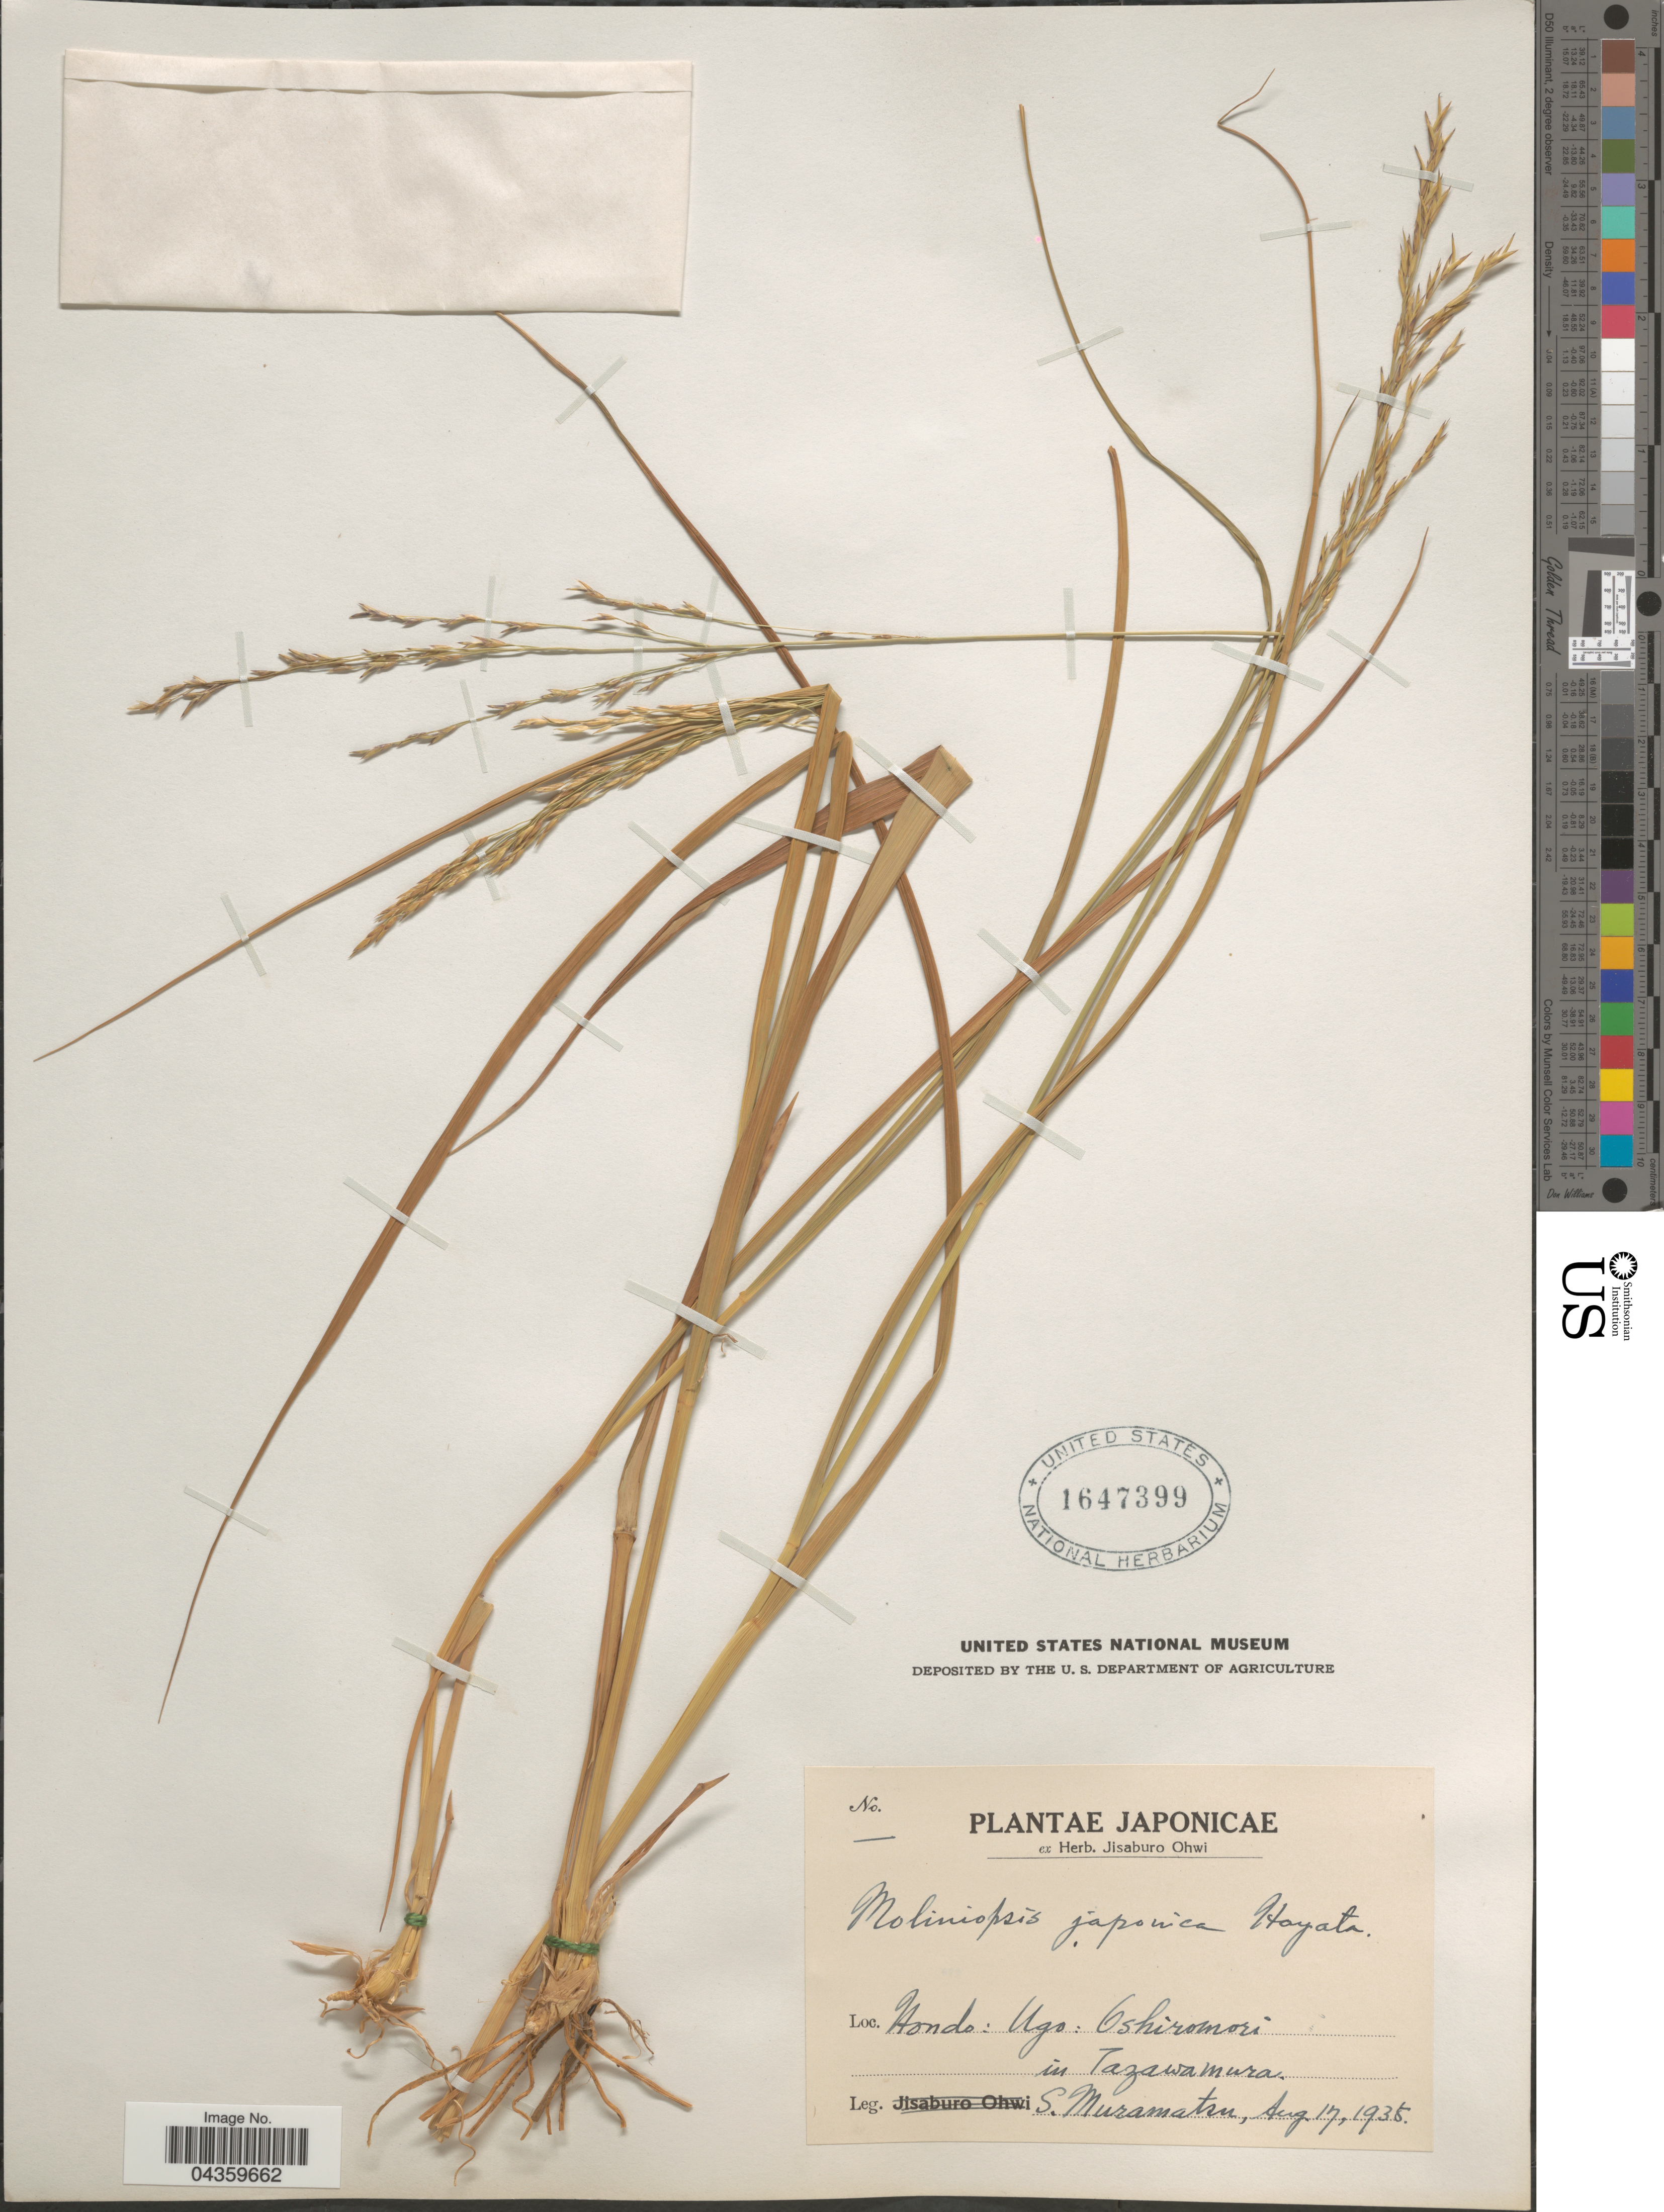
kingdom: Plantae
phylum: Tracheophyta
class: Liliopsida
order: Poales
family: Poaceae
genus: Molinia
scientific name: Molinia japonica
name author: Hack.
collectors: S. Muramatsu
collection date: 1935-08-17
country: Japan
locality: Japonicae. Hondo: Ugo: Oshiromori in Tazawamura.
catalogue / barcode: US 1647399